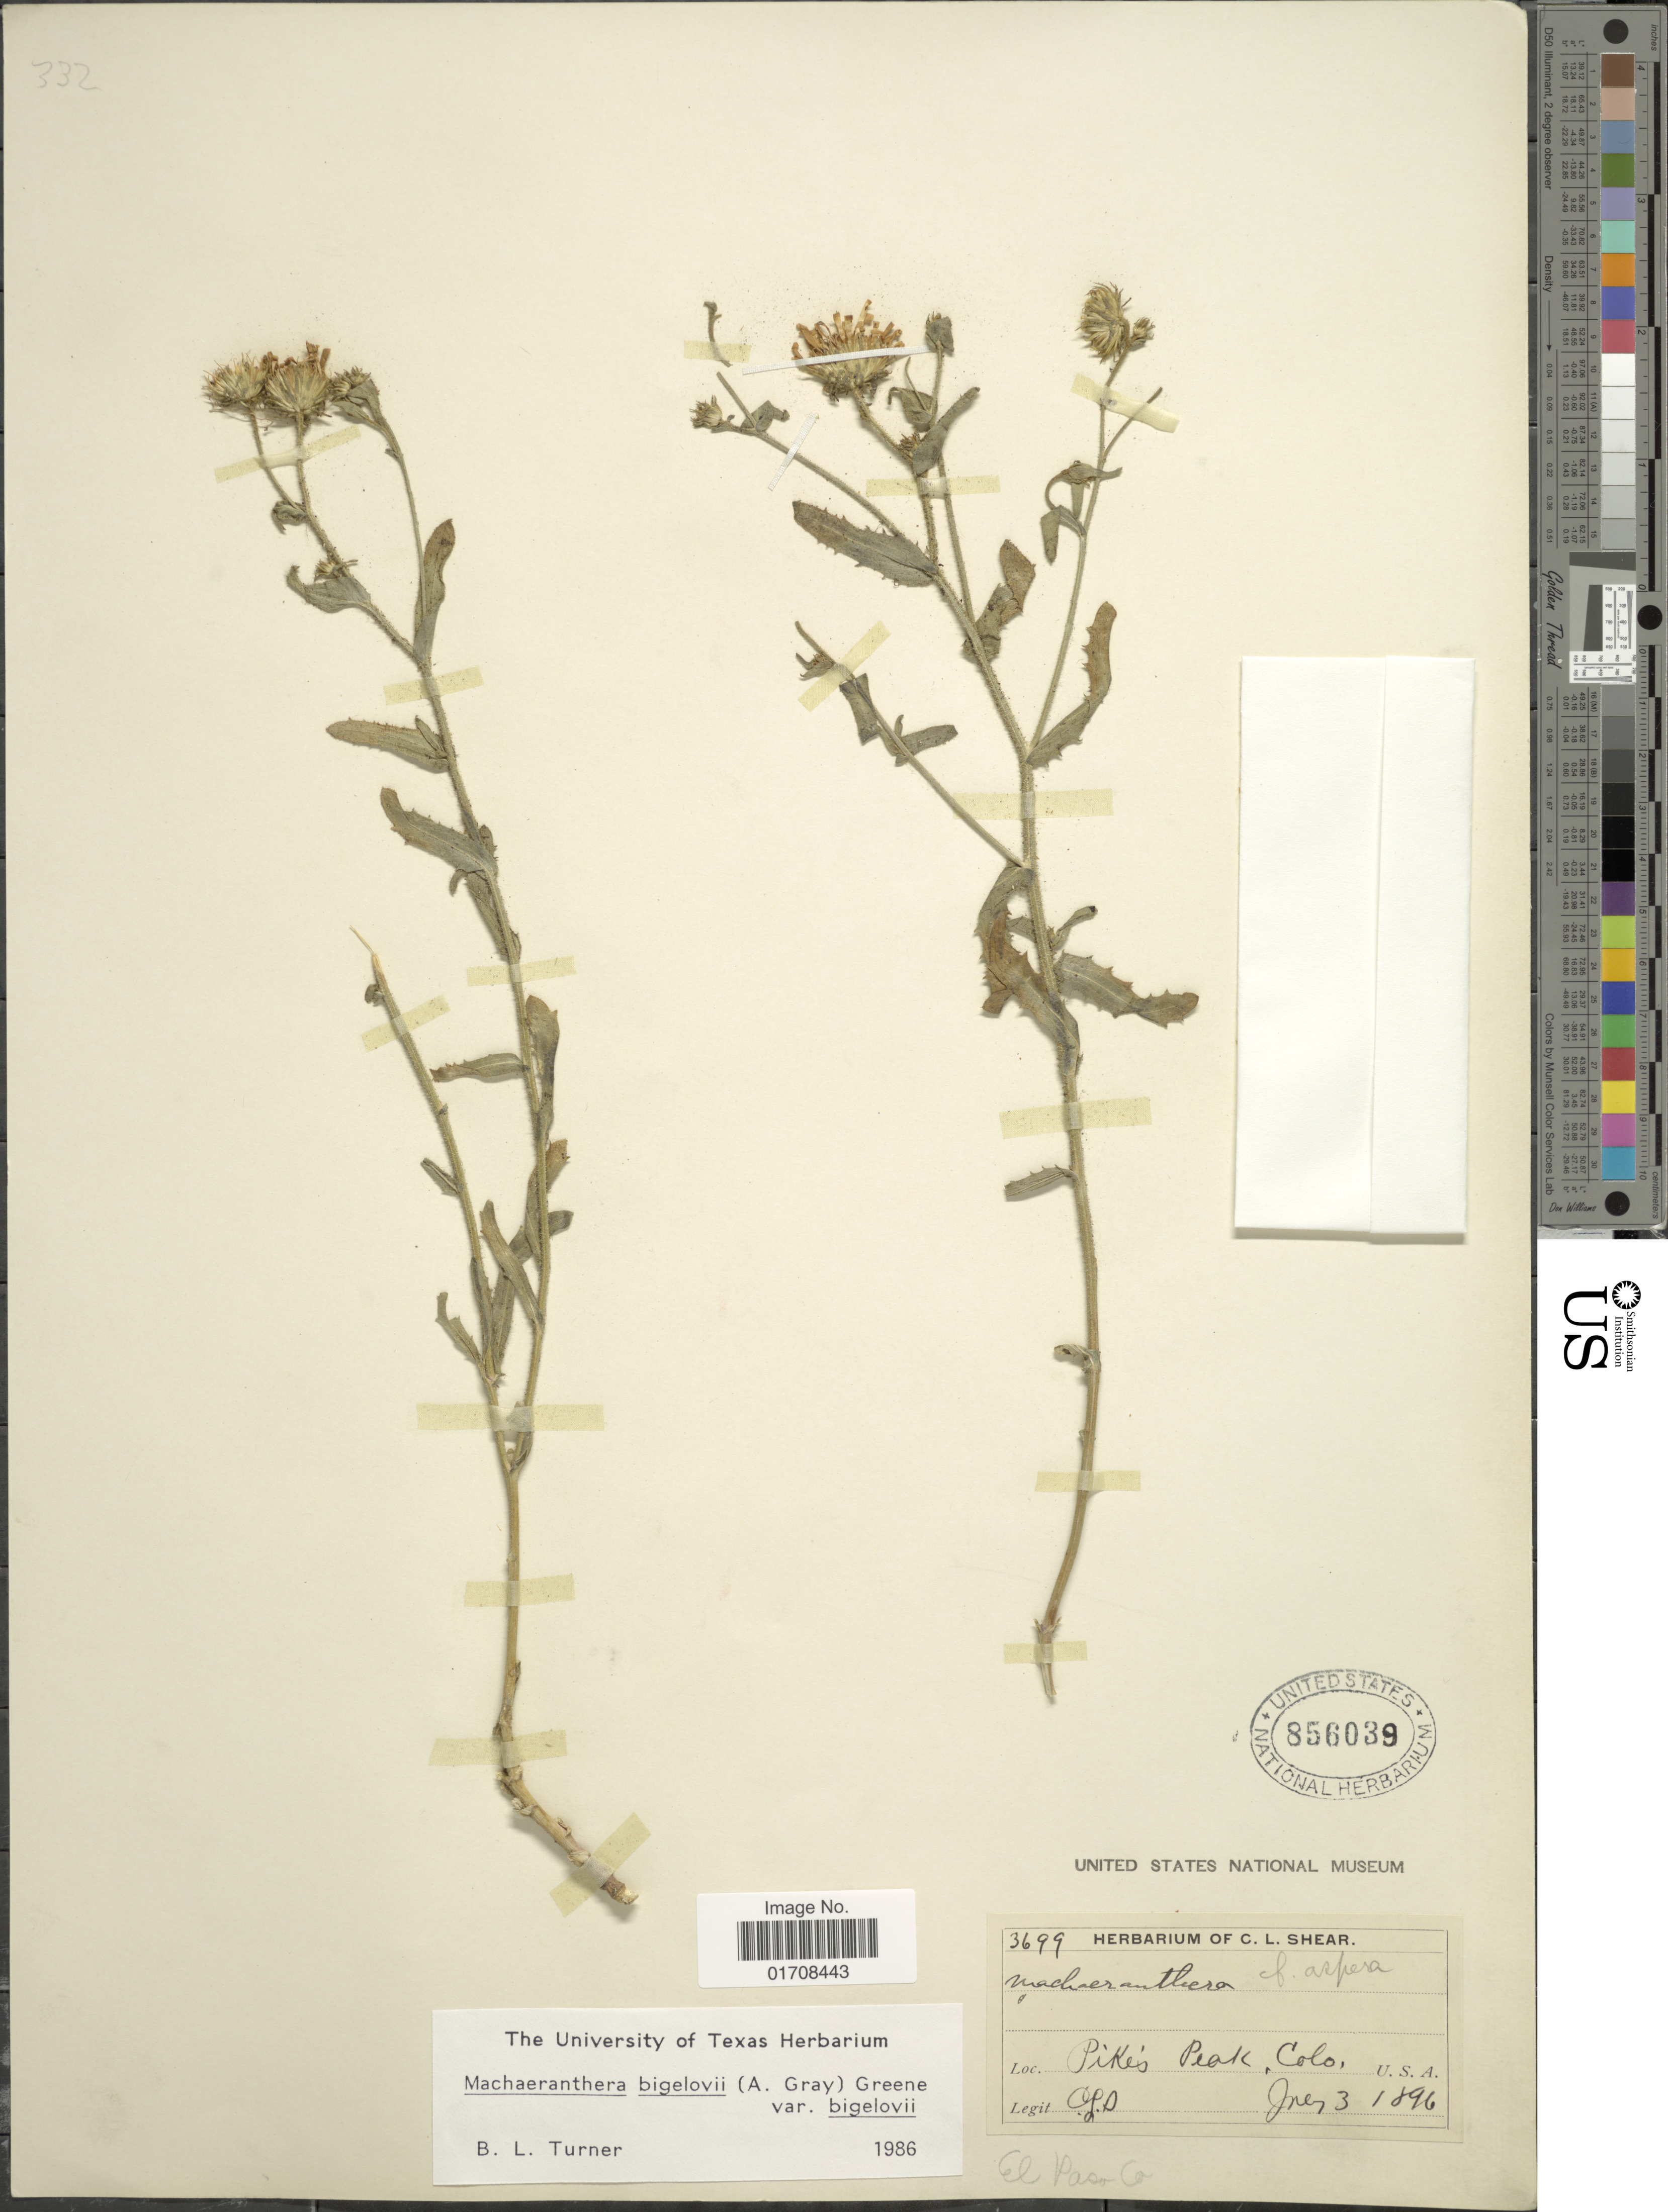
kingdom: Plantae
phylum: Tracheophyta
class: Magnoliopsida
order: Asterales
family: Asteraceae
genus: Machaeranthera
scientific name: Machaeranthera bigelovii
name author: (A. Gray) Greene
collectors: C. L. Shear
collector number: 3699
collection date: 1896-07-03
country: United States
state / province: Colorado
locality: Pike's Peak, Colo., El Paso Co.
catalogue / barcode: US 856039